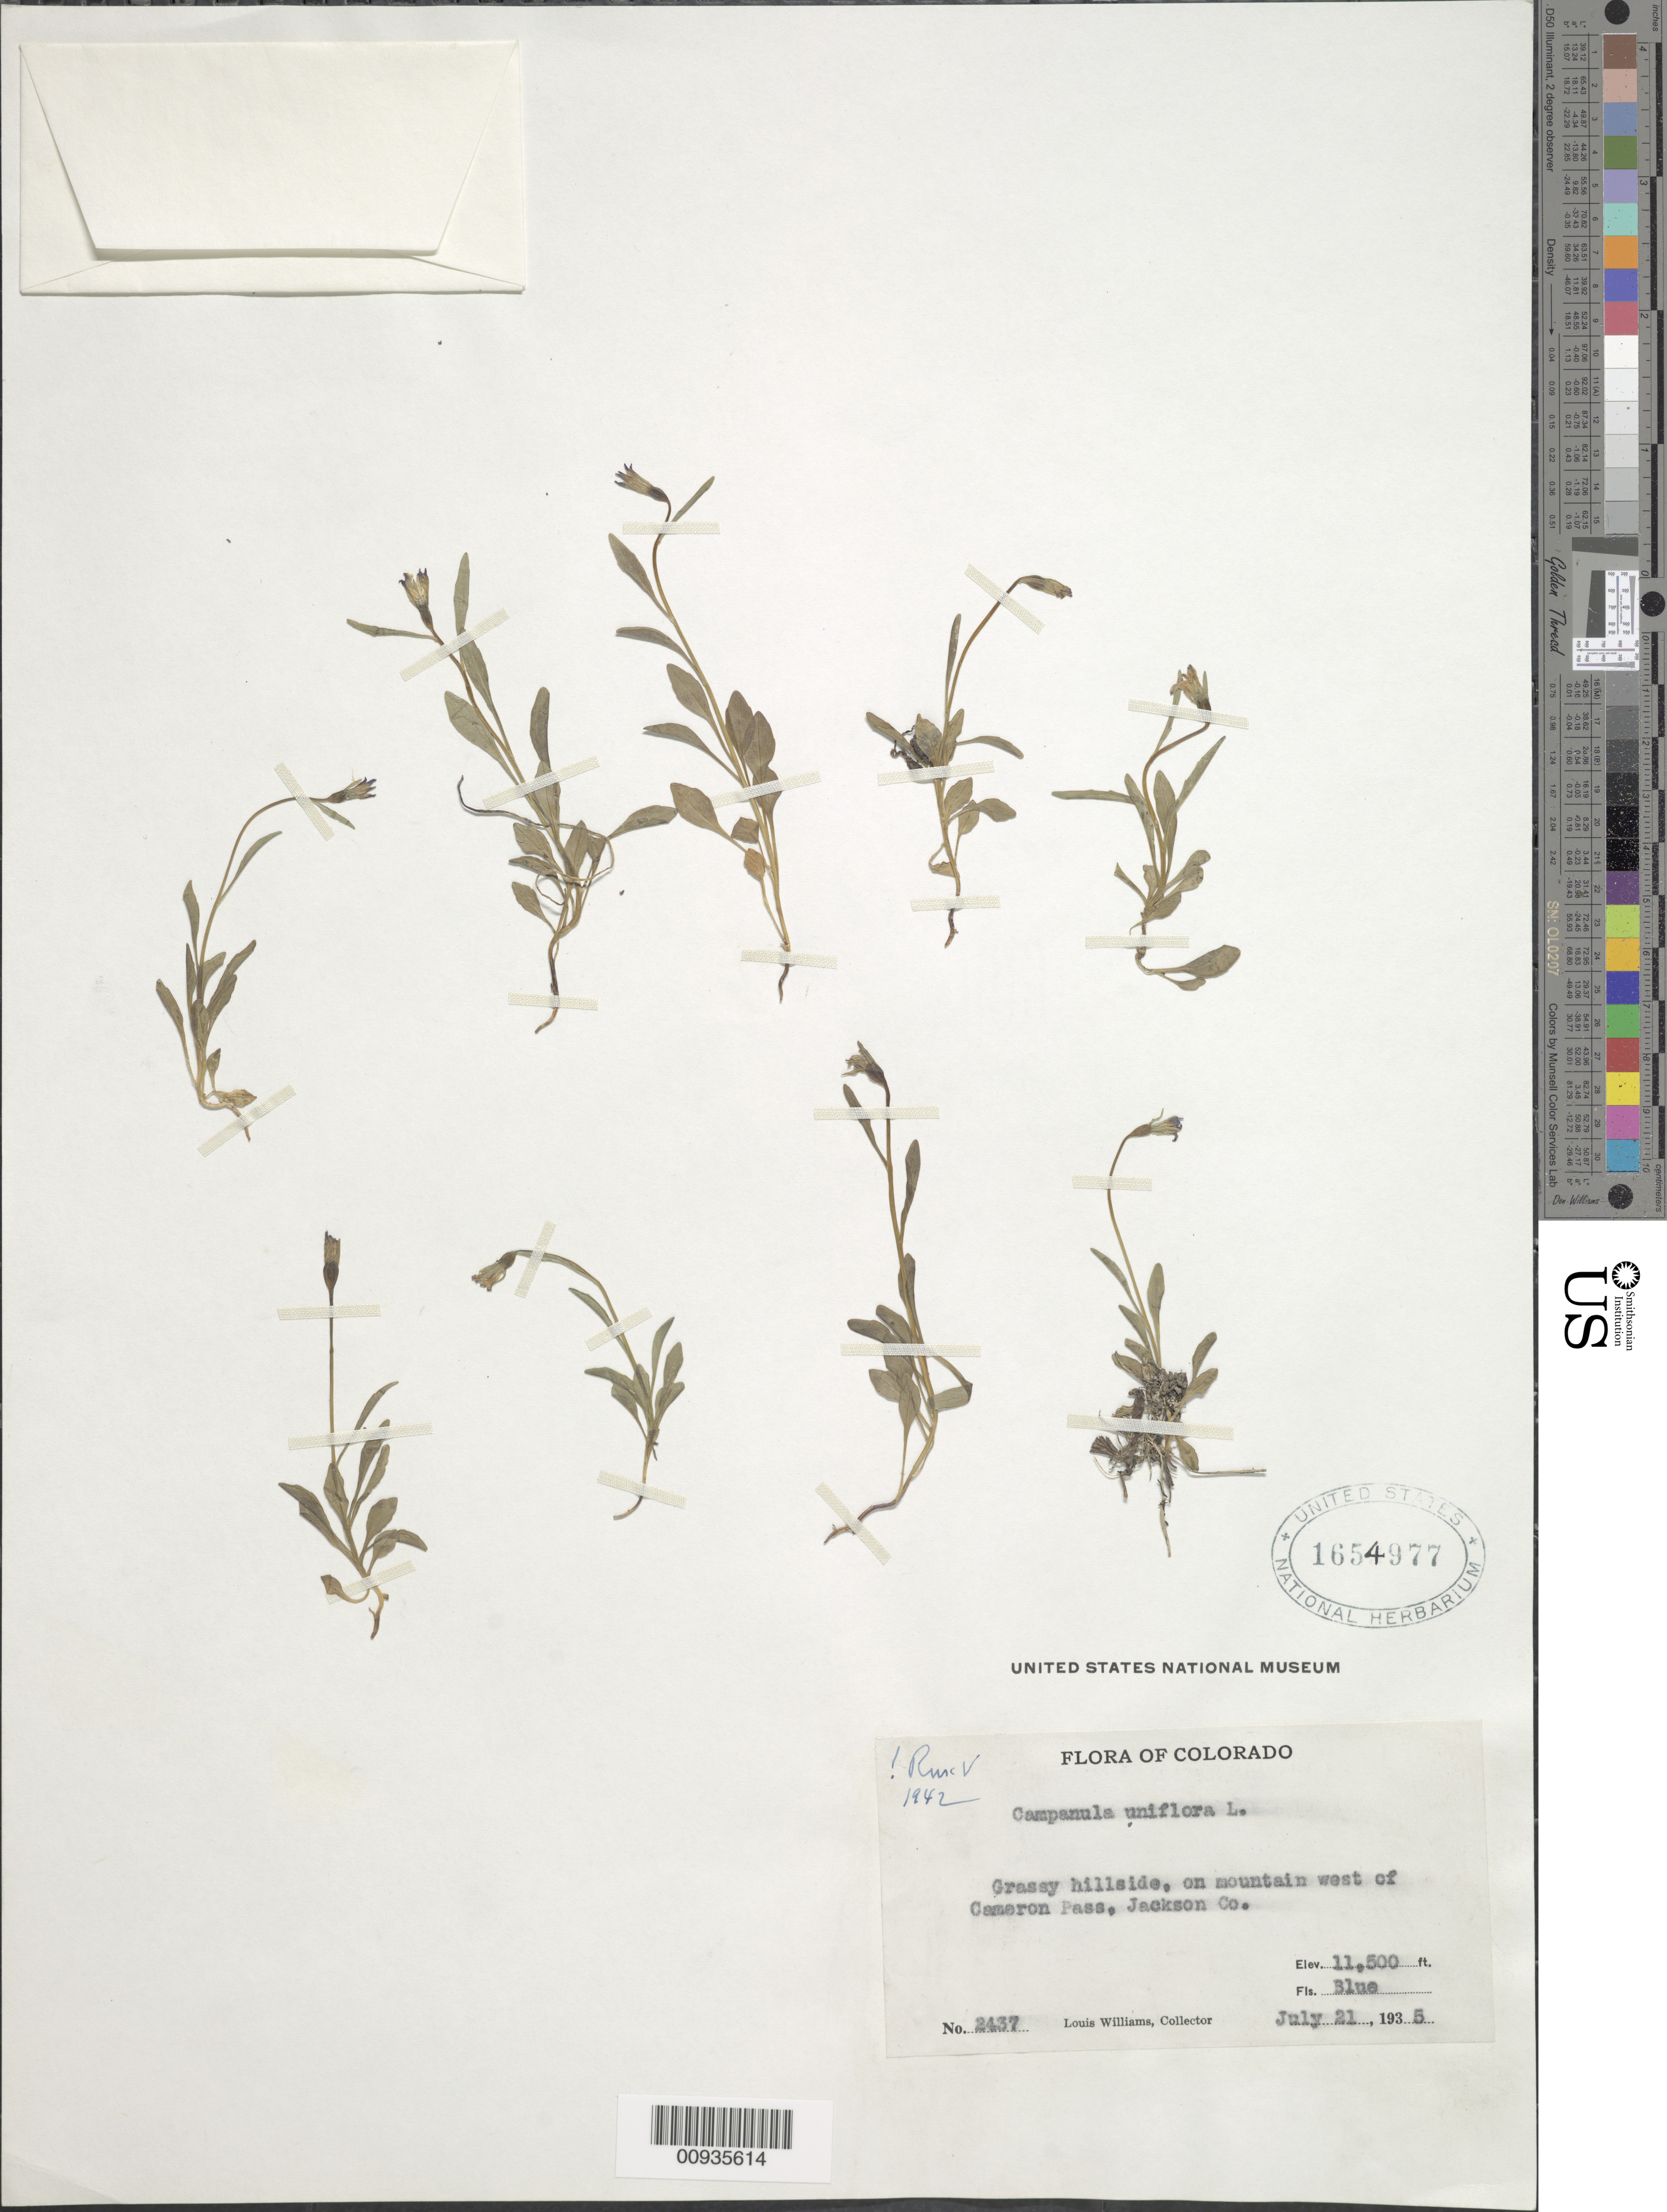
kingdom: Plantae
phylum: Tracheophyta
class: Magnoliopsida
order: Asterales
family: Campanulaceae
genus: Campanula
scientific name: Campanula uniflora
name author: L.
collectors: L. Williams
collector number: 2437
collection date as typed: July 21, 1935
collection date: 1935-07-21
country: United States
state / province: Colorado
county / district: Jackson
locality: On mountain west of Cameron Pass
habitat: grassy hillside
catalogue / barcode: US 1654977